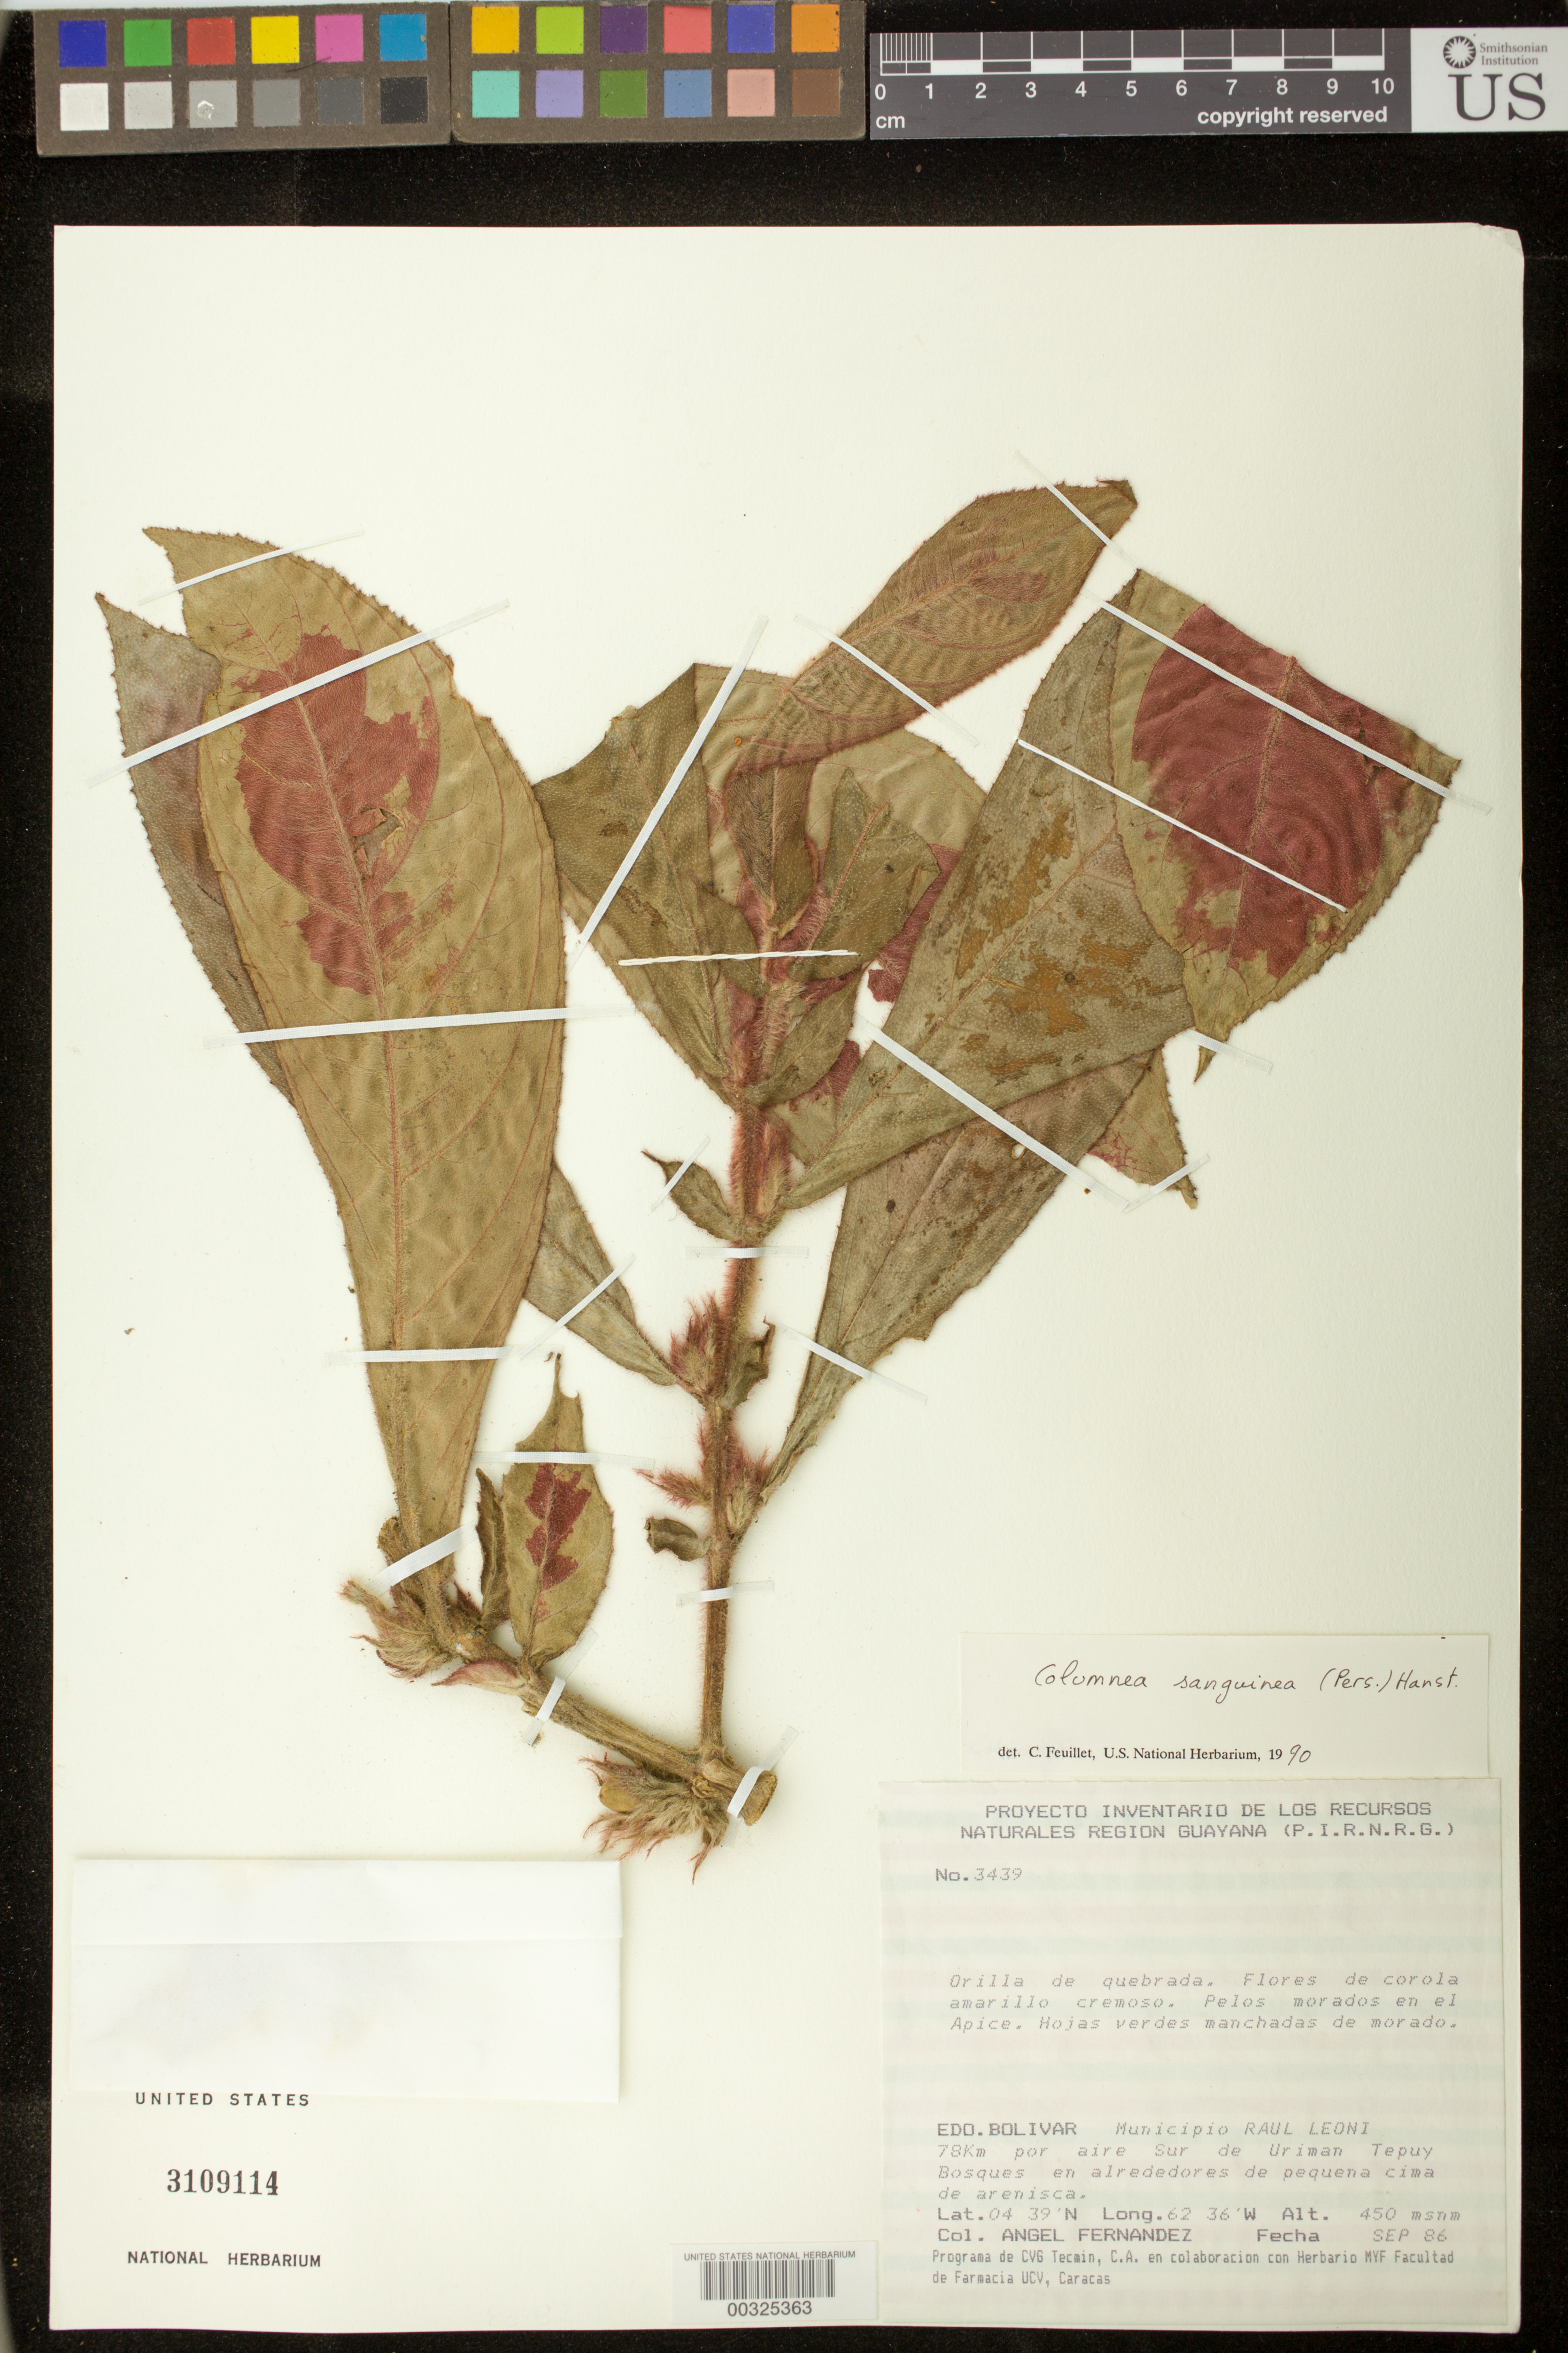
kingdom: Plantae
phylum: Tracheophyta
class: Magnoliopsida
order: Lamiales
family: Gesneriaceae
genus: Columnea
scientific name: Columnea sanguinea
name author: (Pers.) Hanst.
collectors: A. Fernández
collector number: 3439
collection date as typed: Sep 1986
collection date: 1986-09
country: Venezuela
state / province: Bolívar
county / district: Angostura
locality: Mun. of Raúl Leoni [=Angostura], 78 km by air Sur de Uriman tepuy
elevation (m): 450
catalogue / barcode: US 3109114